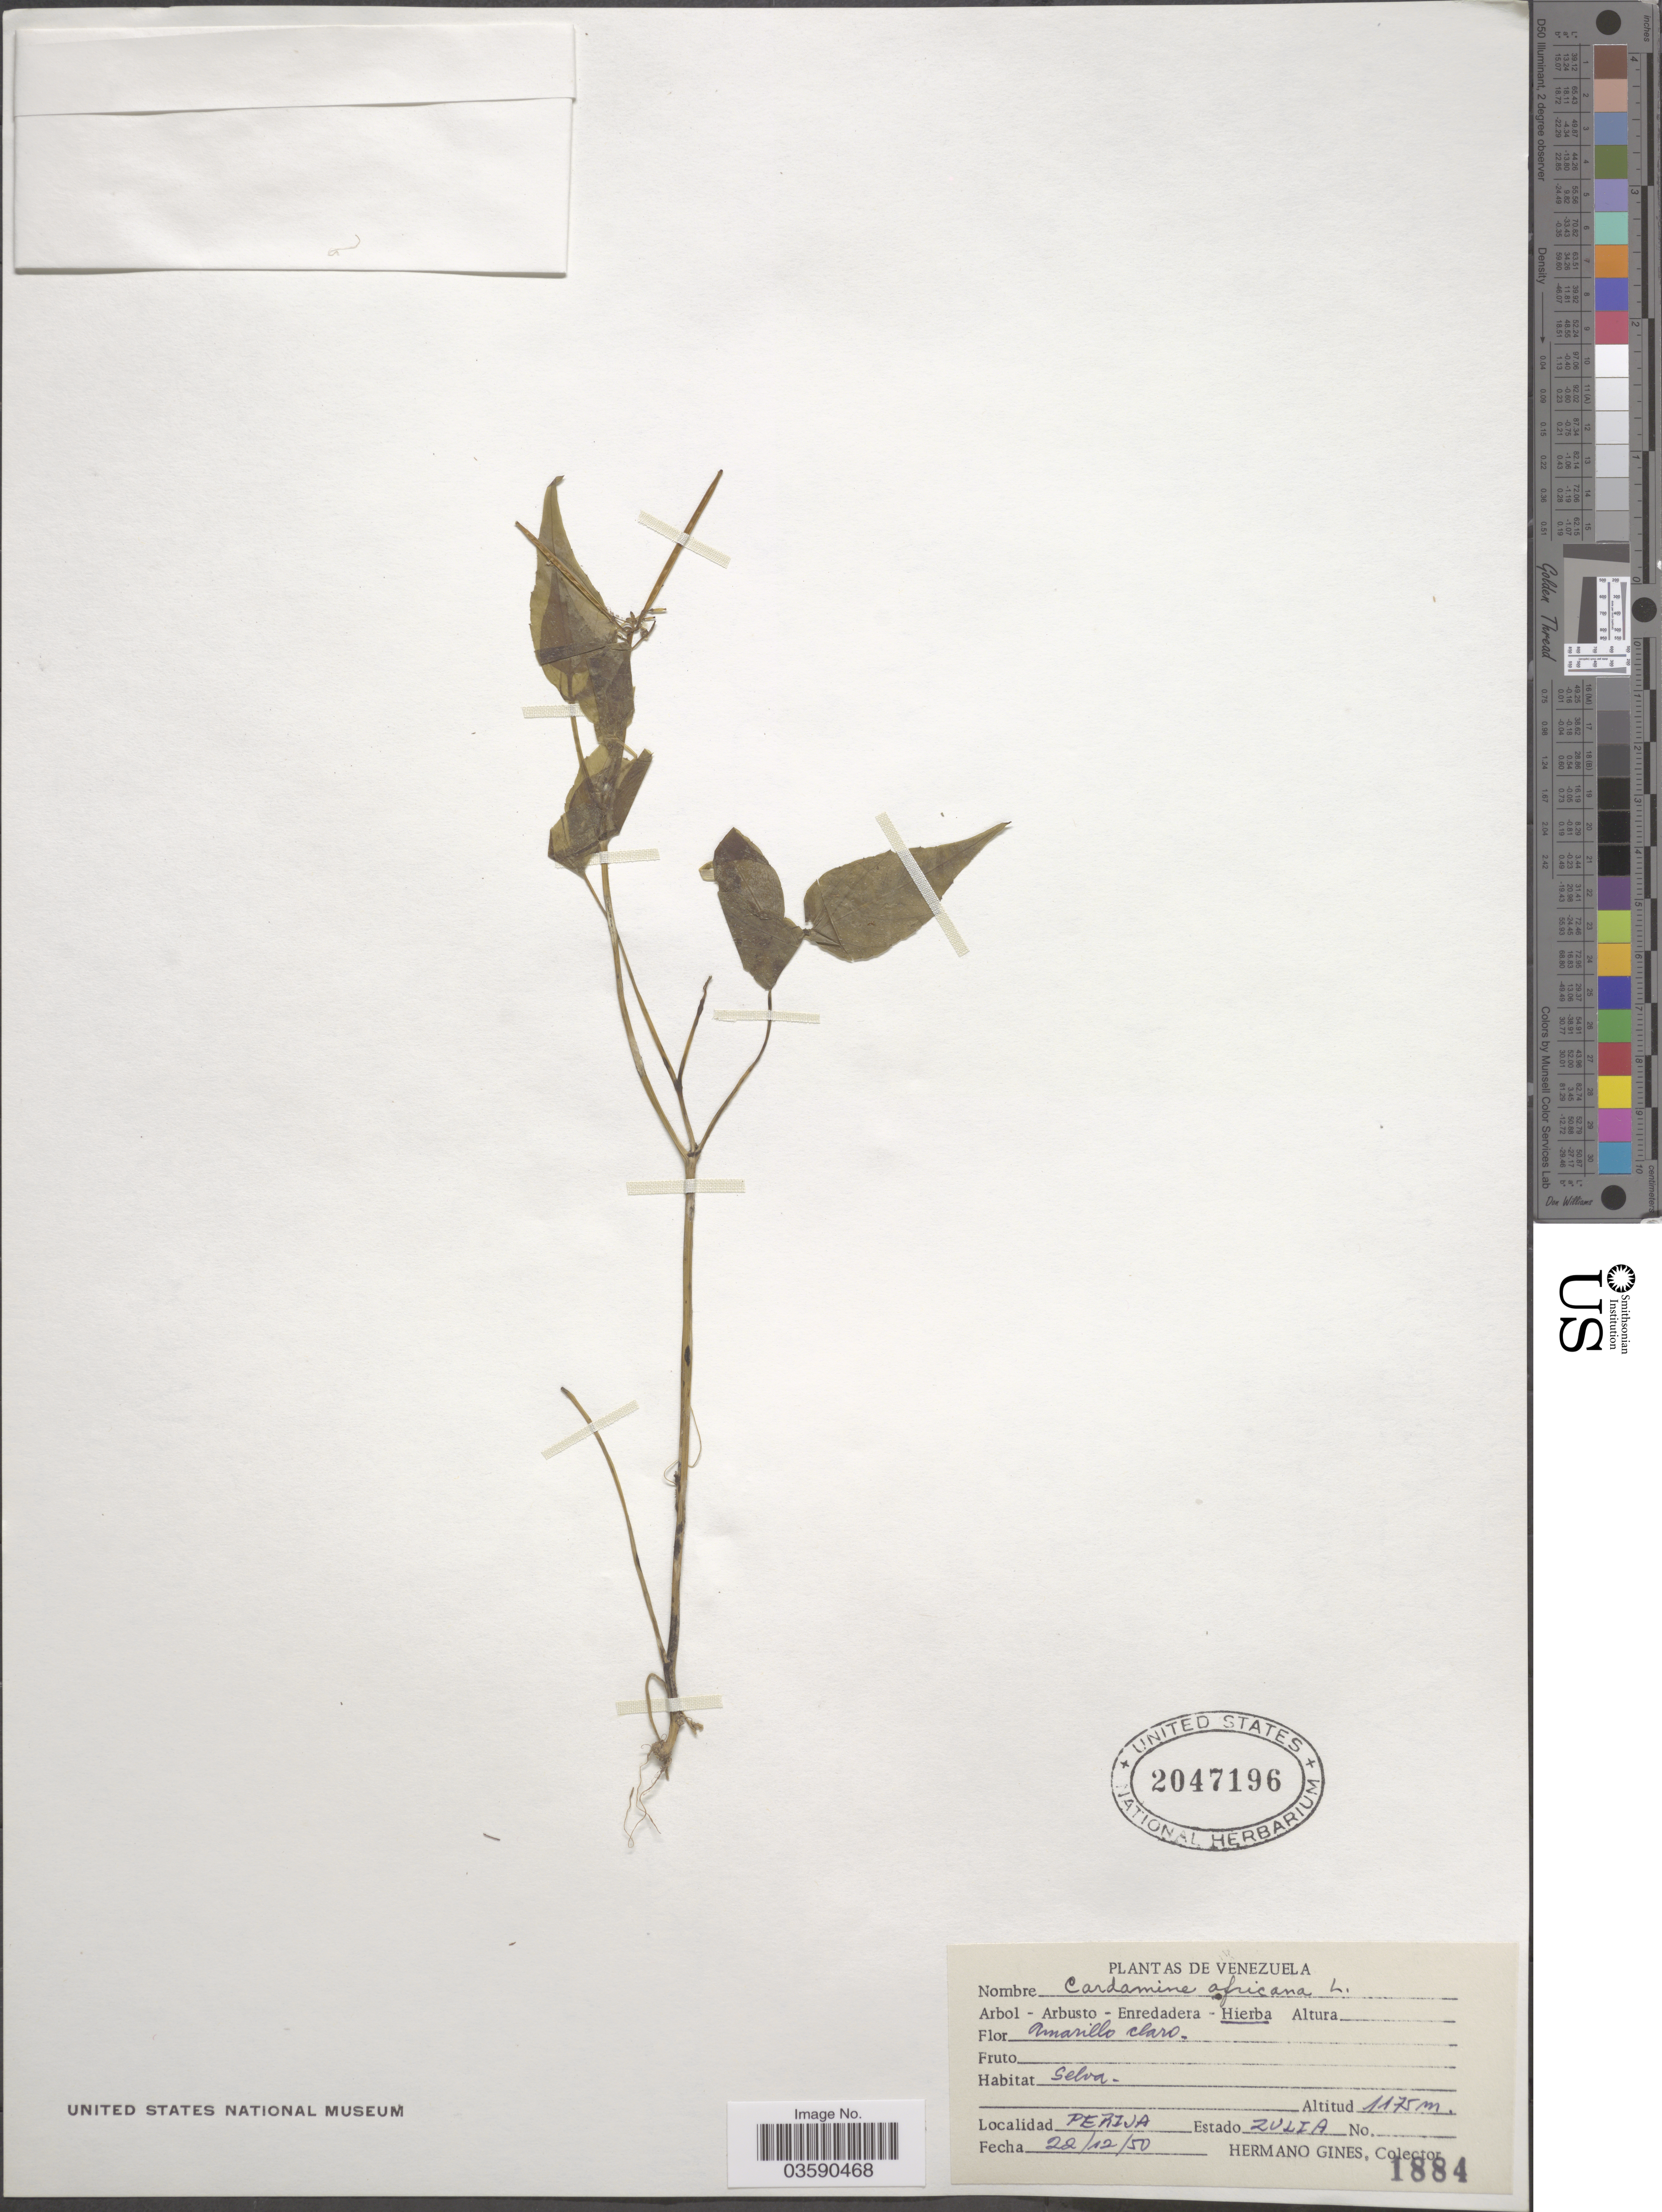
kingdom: Plantae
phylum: Tracheophyta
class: Magnoliopsida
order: Brassicales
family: Brassicaceae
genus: Cardamine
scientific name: Cardamine africana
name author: L.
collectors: Bro. Gines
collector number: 1884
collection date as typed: Transcribed d/m/y: 22/12/50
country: Venezuela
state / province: Zulia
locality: Perija.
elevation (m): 1175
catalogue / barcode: US 2047196